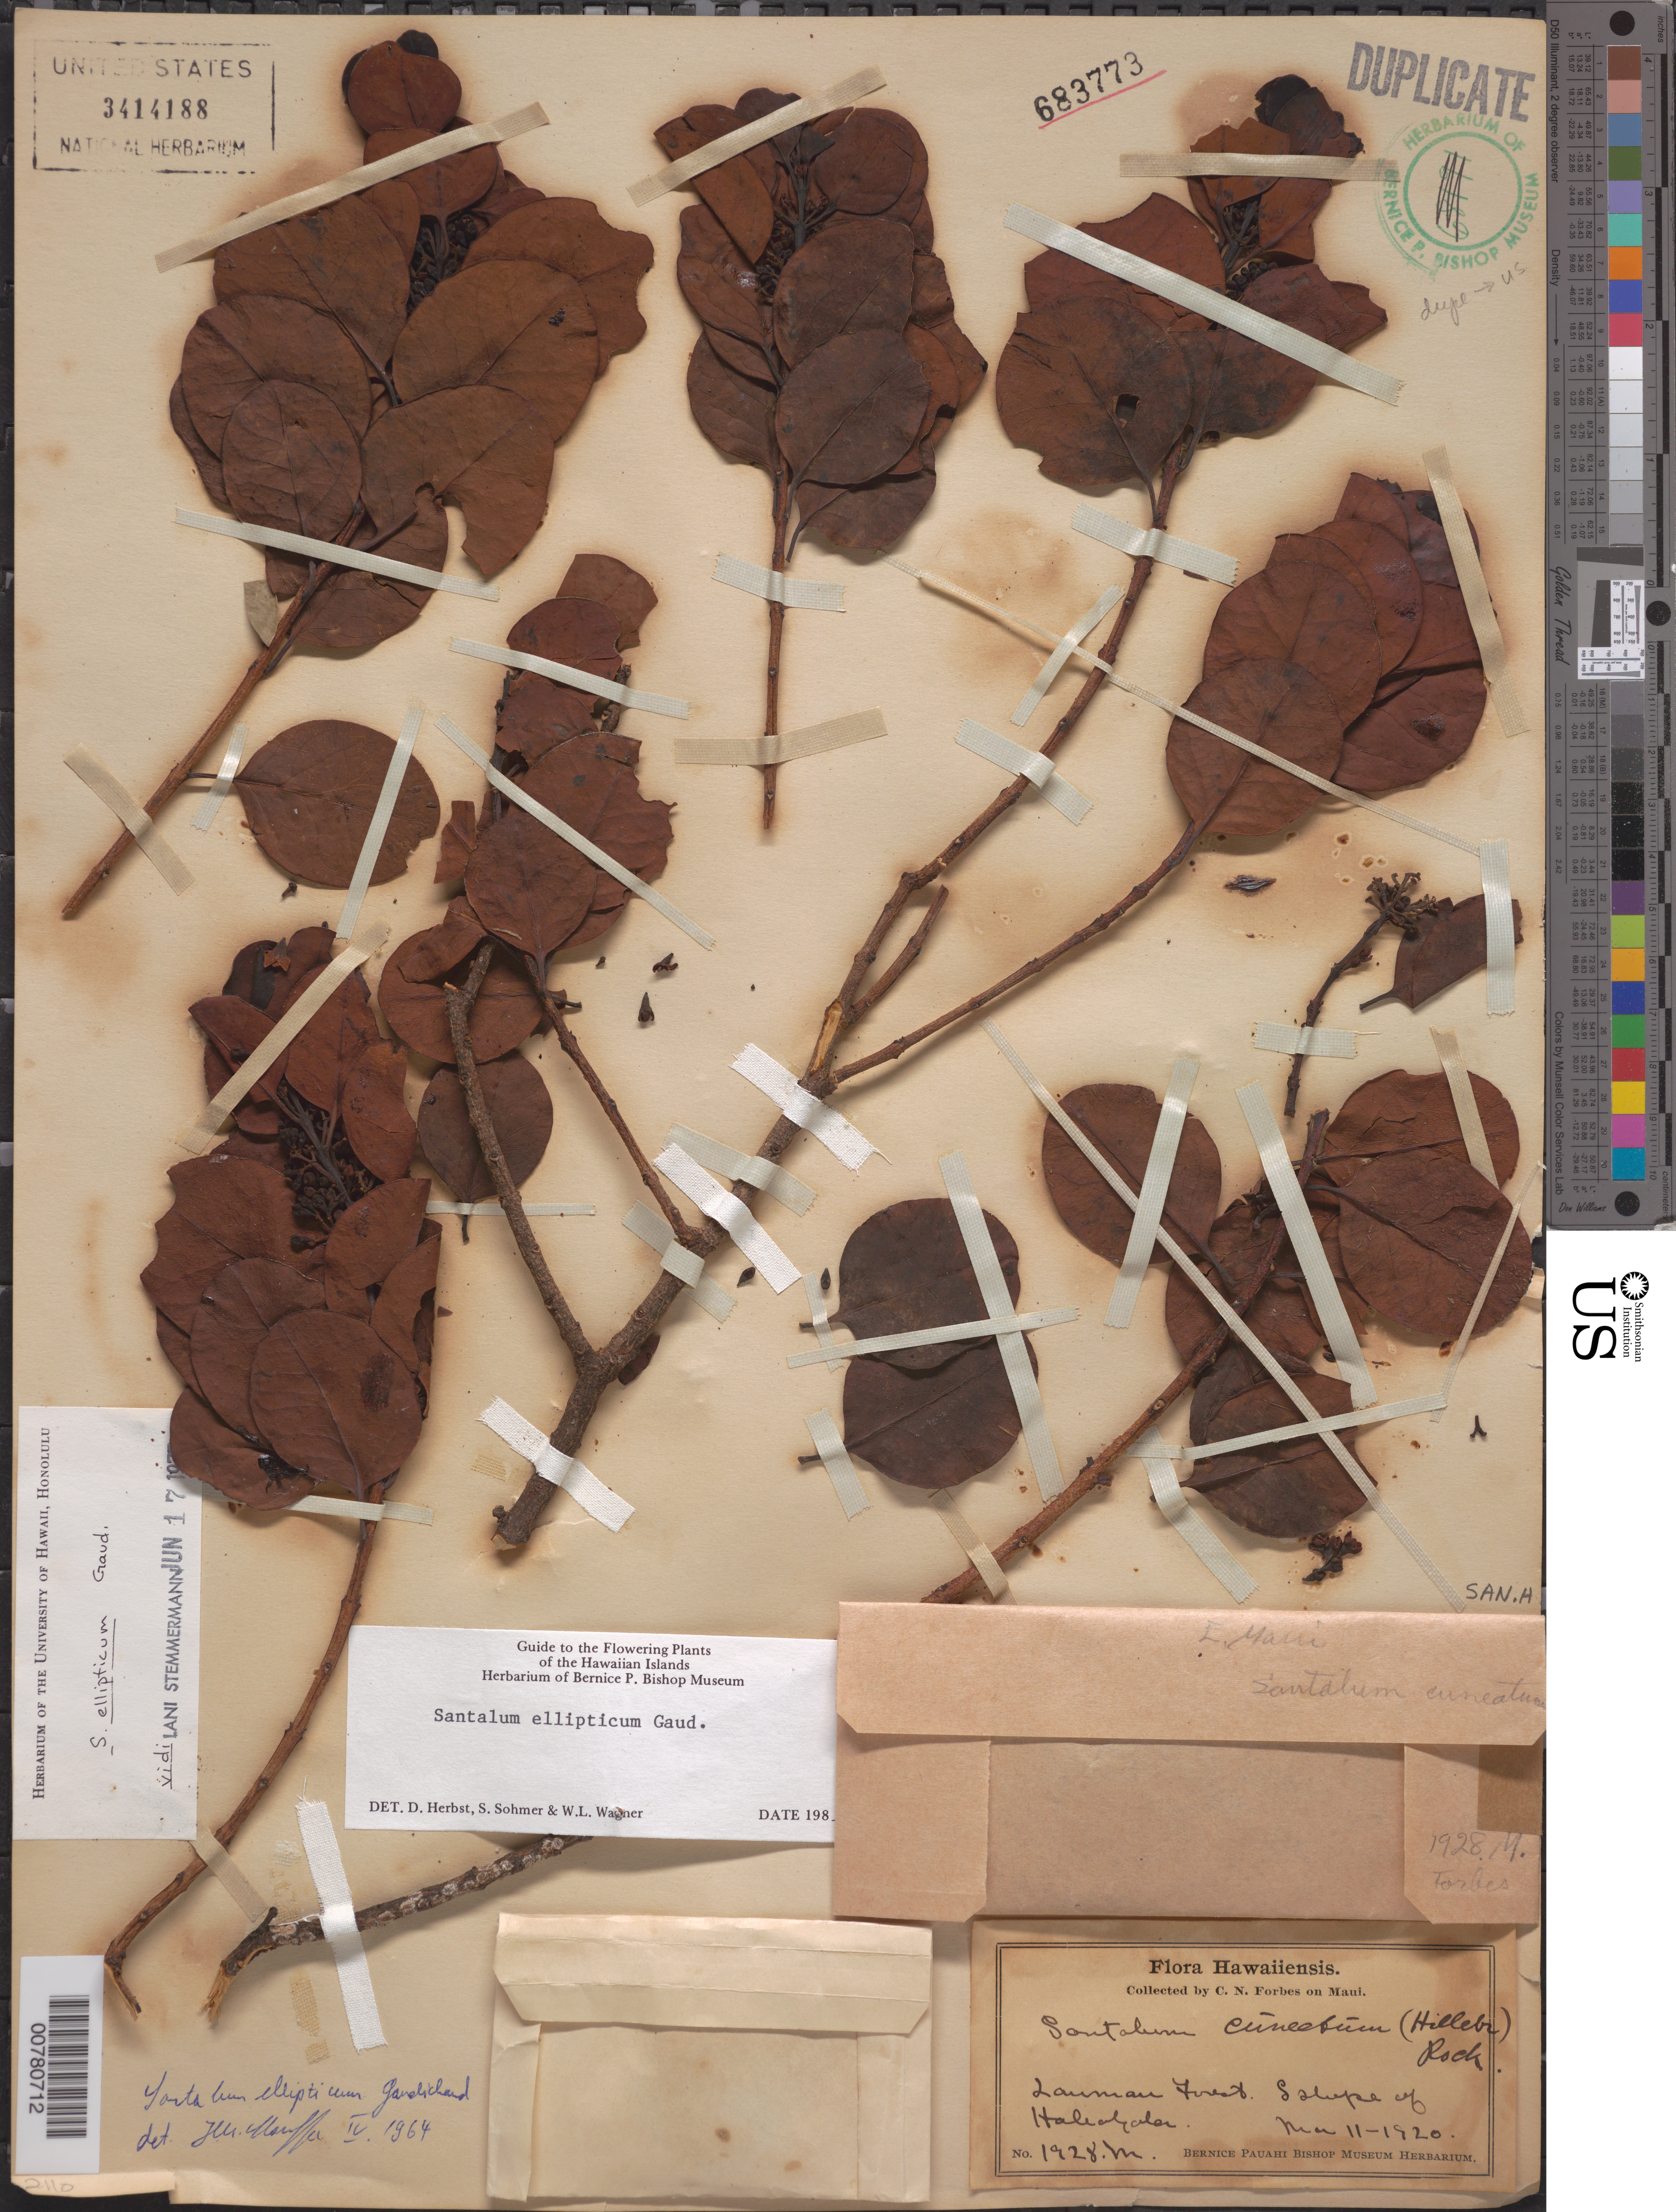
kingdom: Plantae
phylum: Tracheophyta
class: Magnoliopsida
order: Santalales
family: Santalaceae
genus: Santalum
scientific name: Santalum ellipticum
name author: Gaudich.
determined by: Herbst, D. R.; Sohmer, S. H.; Wagner, W. L.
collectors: C. N. Forbes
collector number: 1928.M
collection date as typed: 11 May 1920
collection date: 1920-05-11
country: United States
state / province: Hawaii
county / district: Maui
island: Maui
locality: Lauman Forest, S Slope of Haleakala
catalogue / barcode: US 3414188